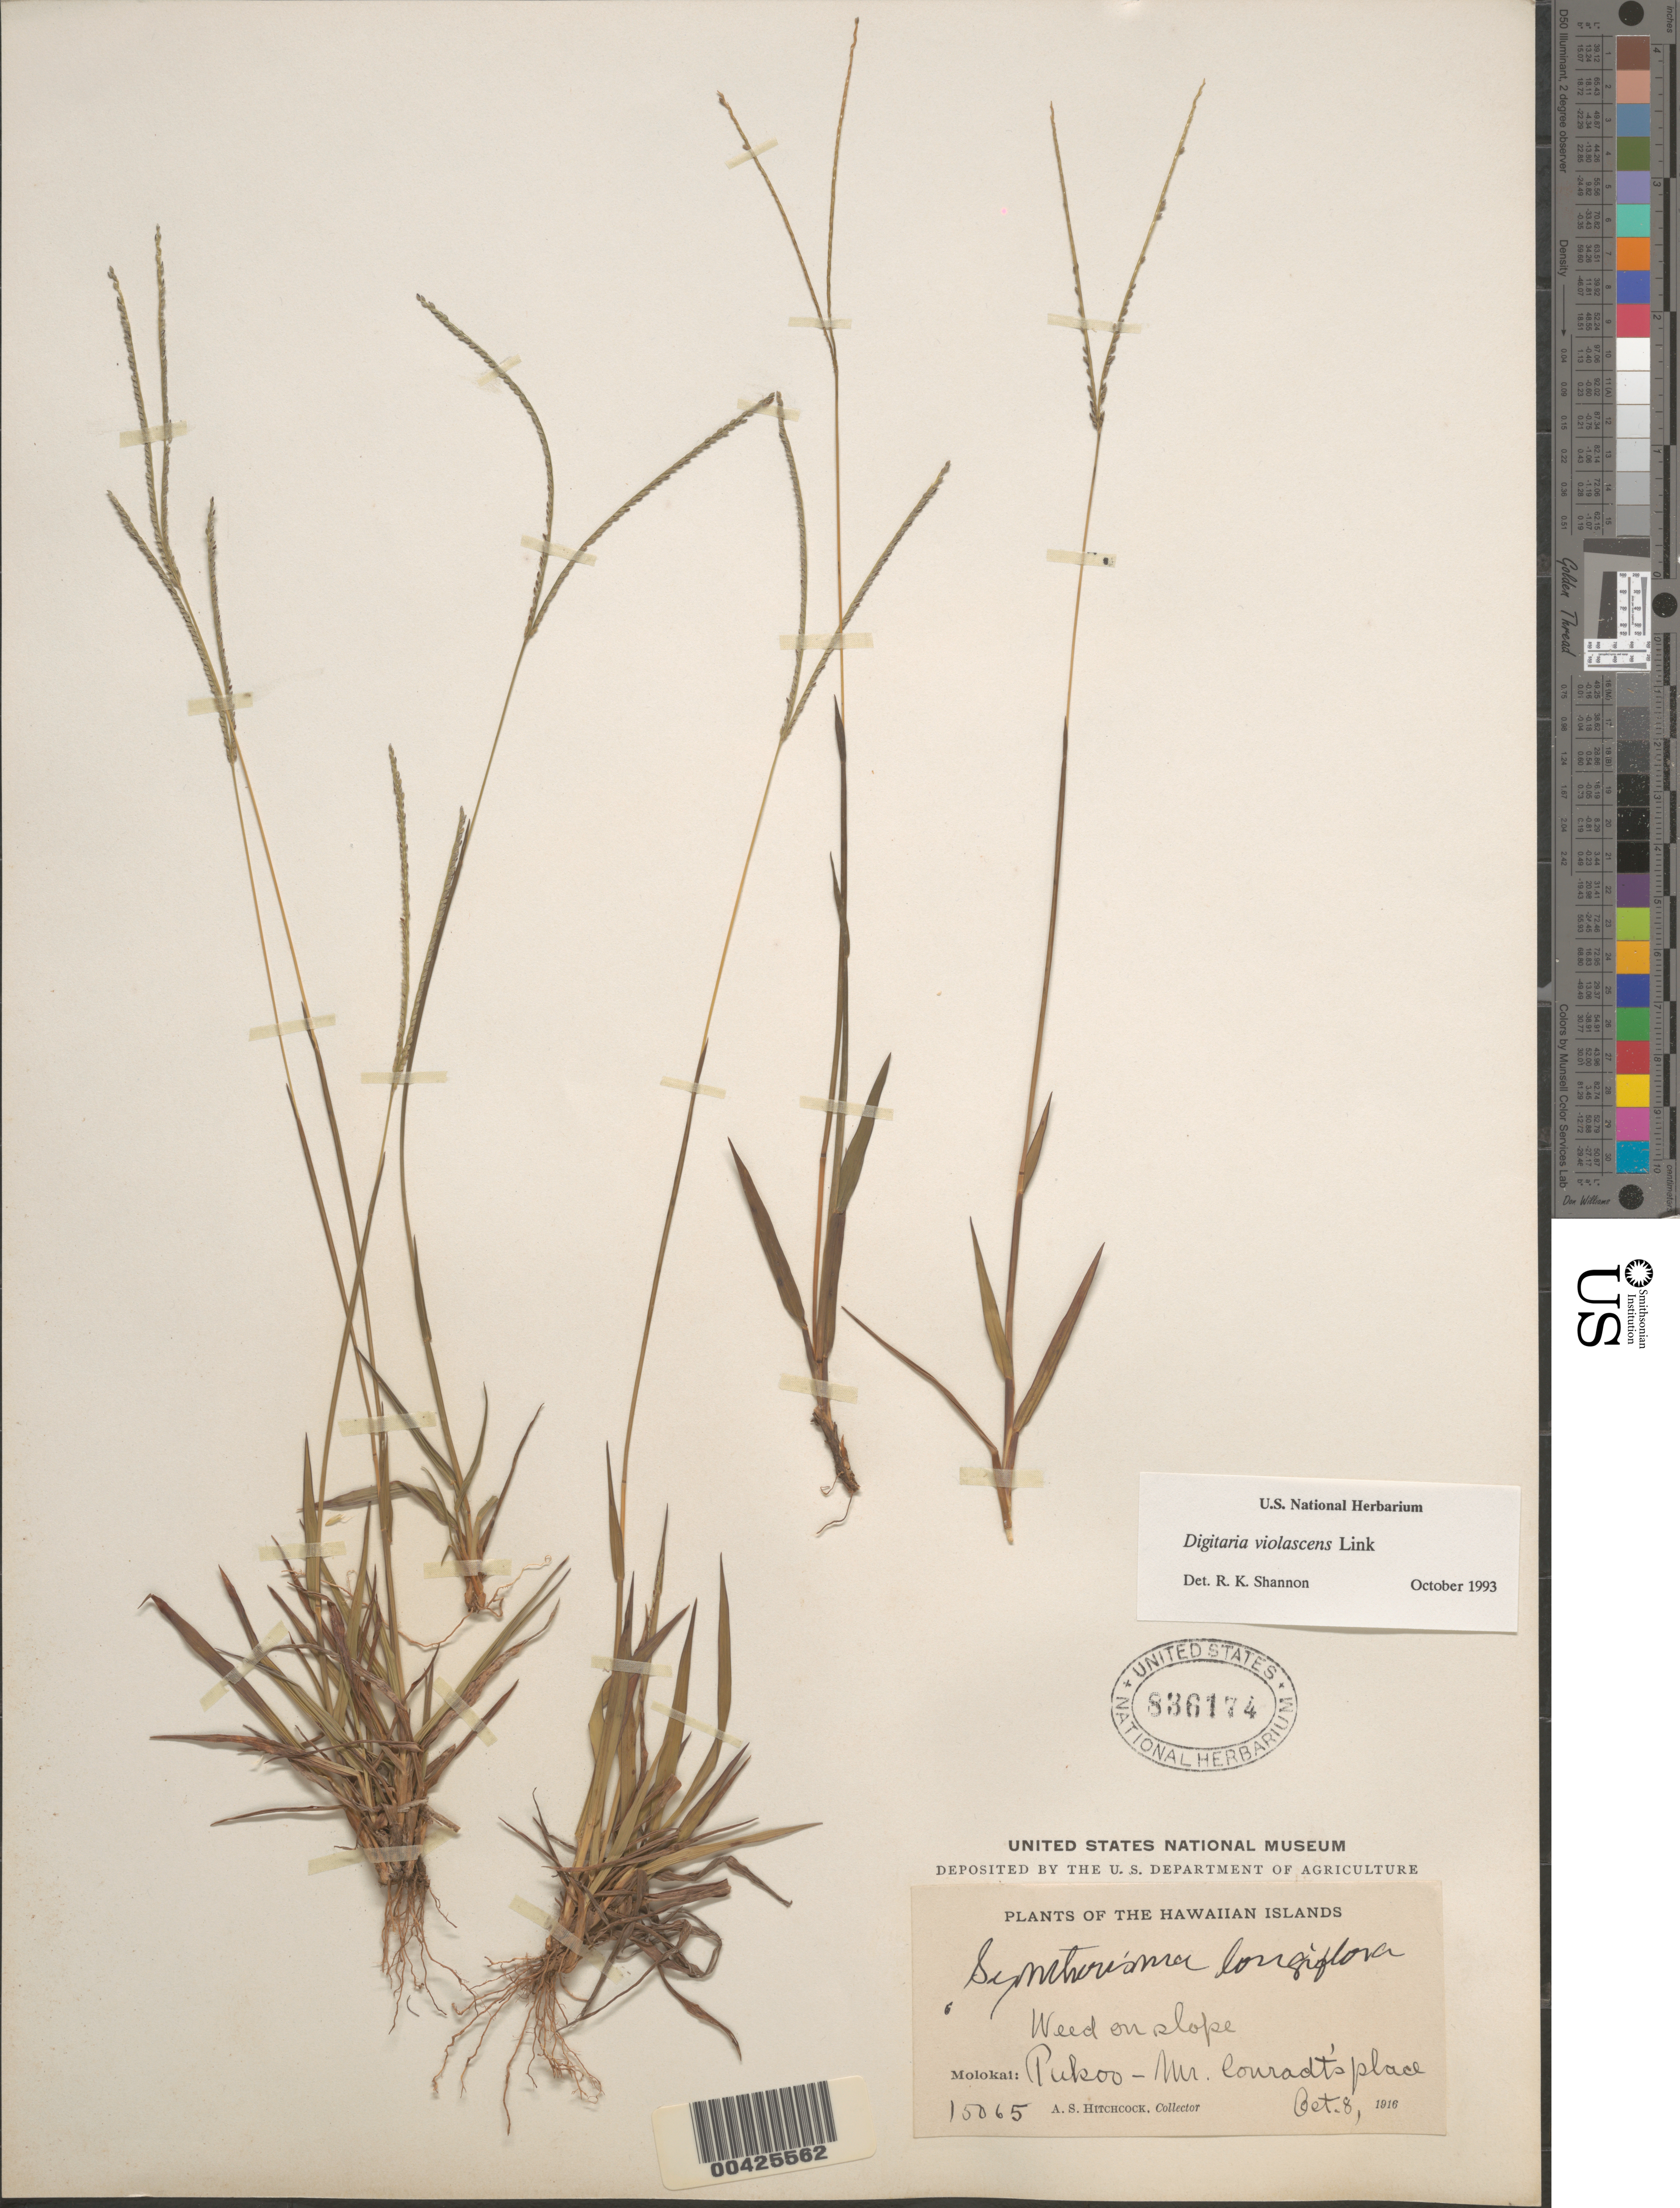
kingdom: Plantae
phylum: Tracheophyta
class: Liliopsida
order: Poales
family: Poaceae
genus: Digitaria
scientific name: Digitaria violascens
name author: Link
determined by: Shannon, R. K., (UNITED STATES)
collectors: A. S. Hitchcock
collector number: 15065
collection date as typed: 8 Oct 1916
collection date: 1916-10-08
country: United States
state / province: Hawaii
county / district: Maui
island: Moloka'i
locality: Pukoo - Mr. Conradt's place.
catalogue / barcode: US 836174